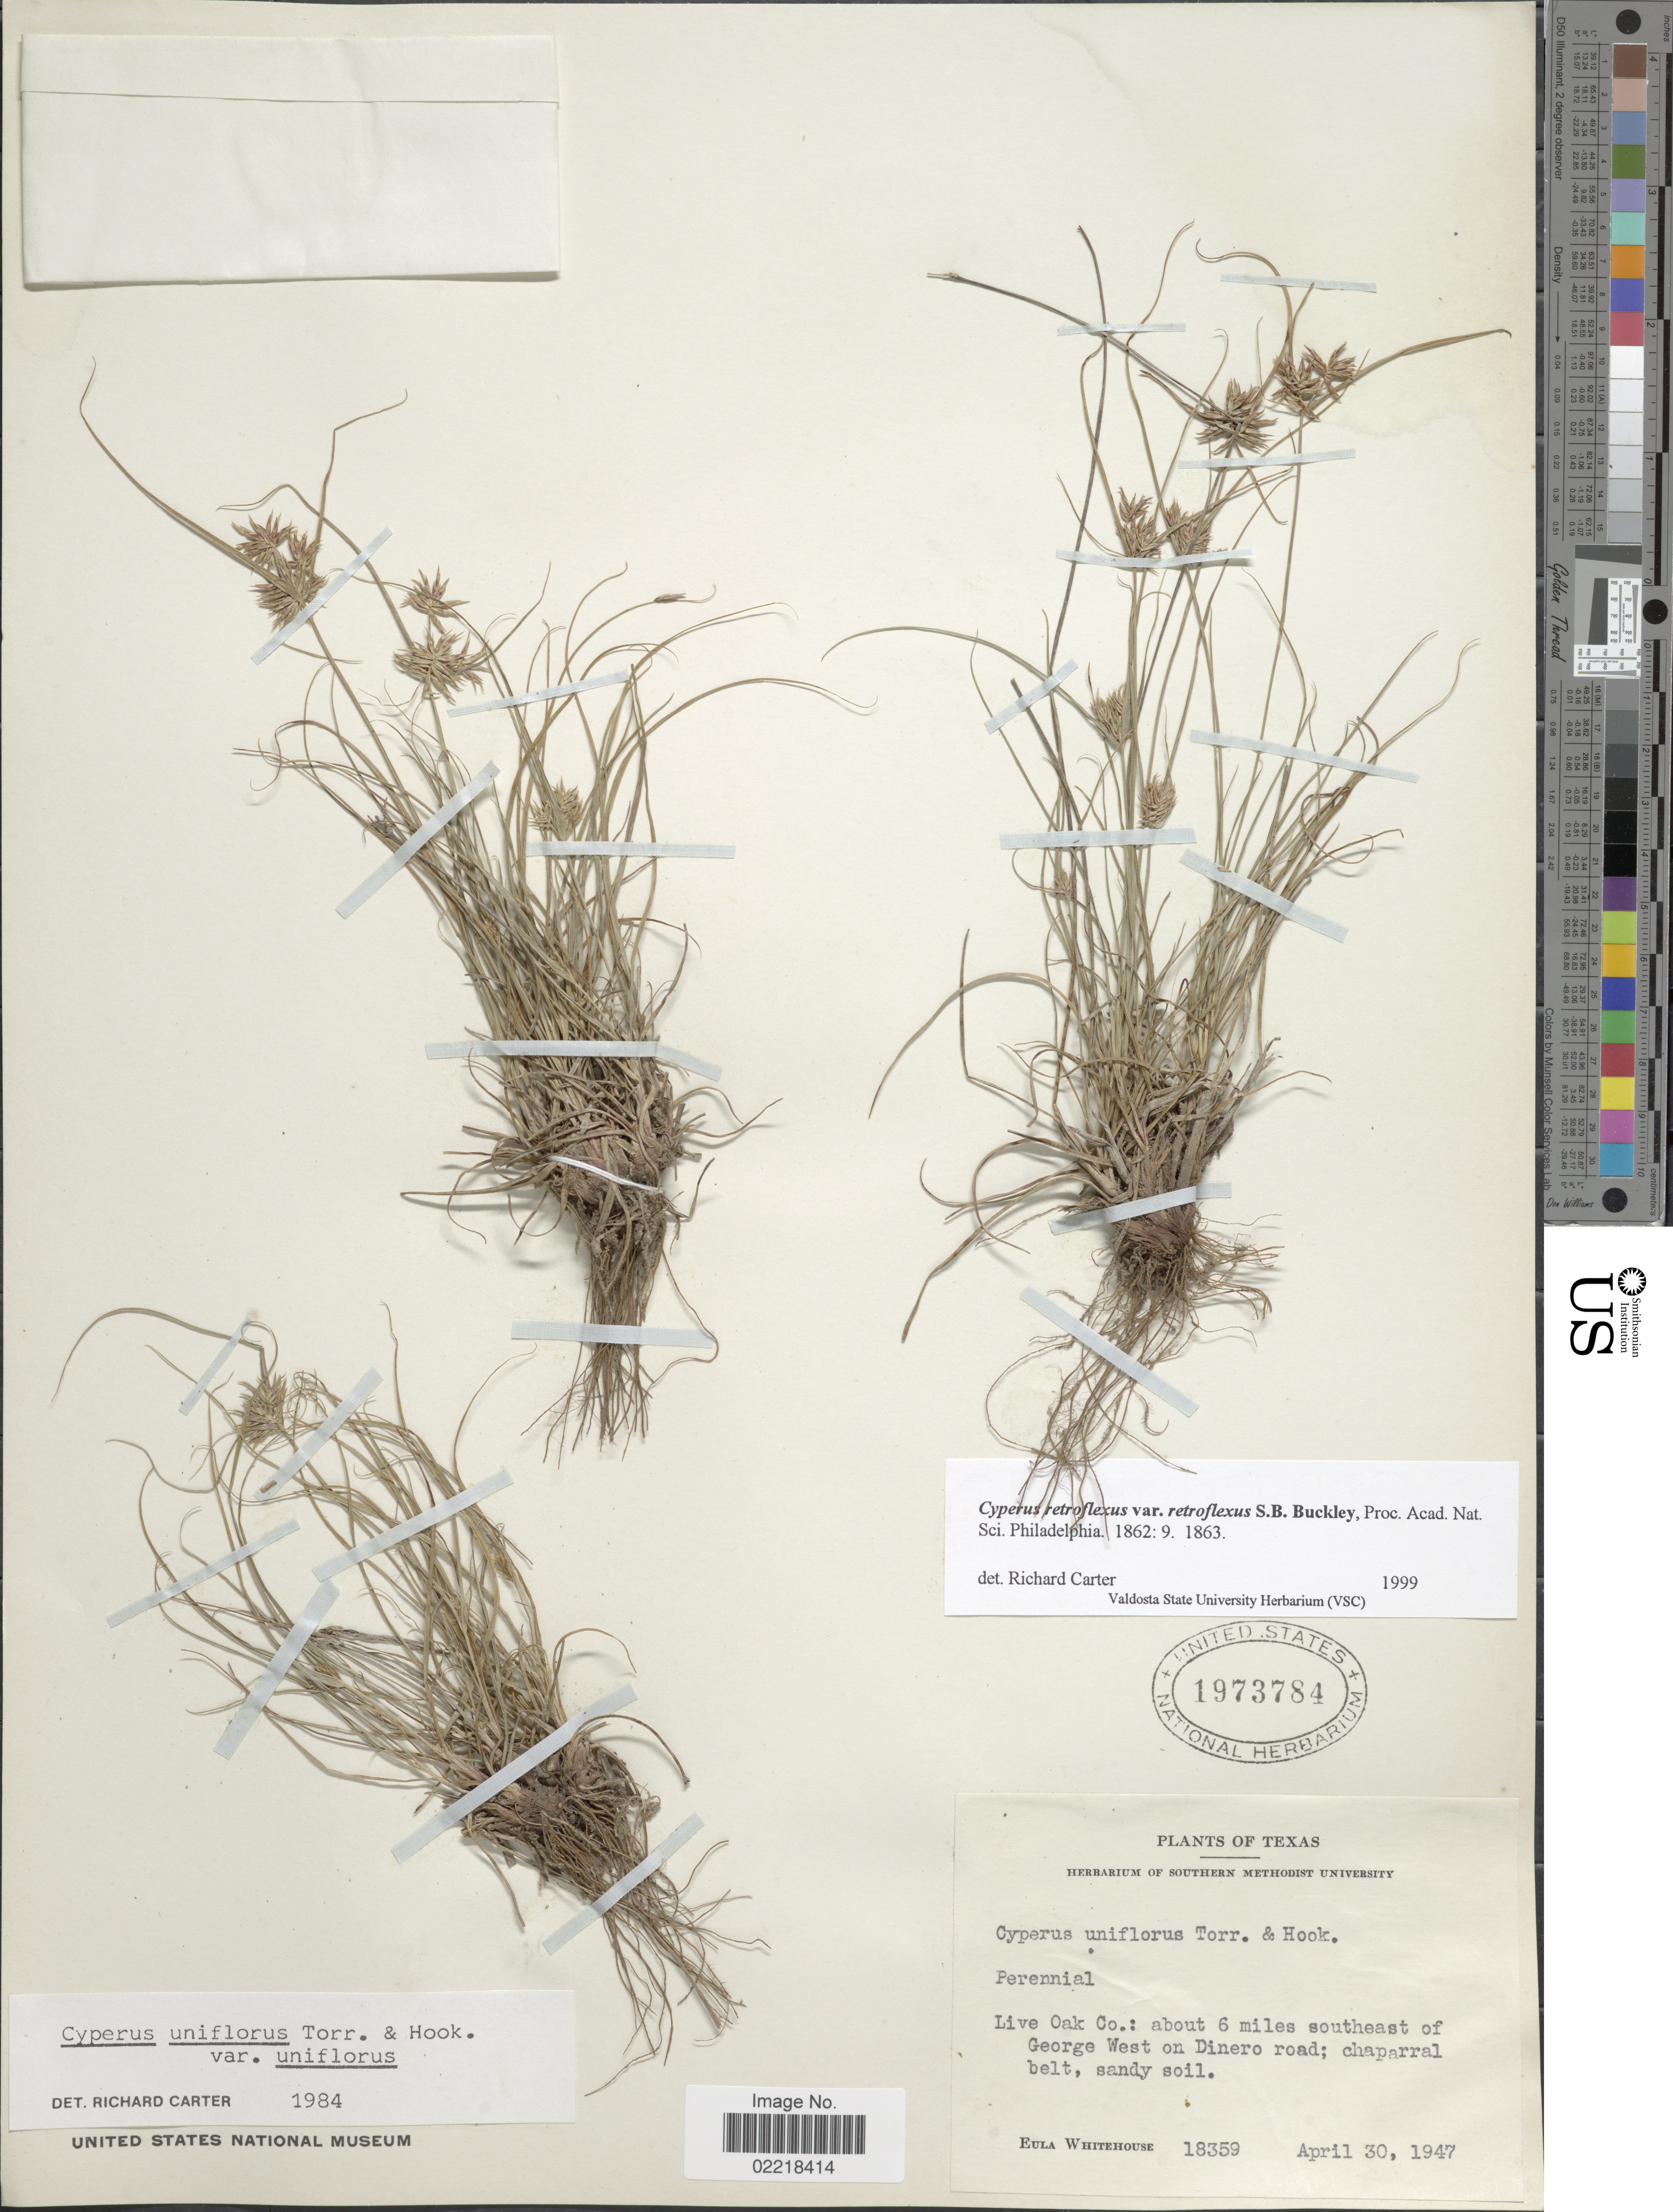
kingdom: Plantae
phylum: Tracheophyta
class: Liliopsida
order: Poales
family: Cyperaceae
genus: Cyperus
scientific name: Cyperus retroflexus var. retroflexus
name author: Buckley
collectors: E. Whitehouse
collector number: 18359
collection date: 1947-04-30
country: United States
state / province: Texas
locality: Live Oak Co, about 6 miles southeast of George West on Dinero Road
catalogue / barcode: US 1973784